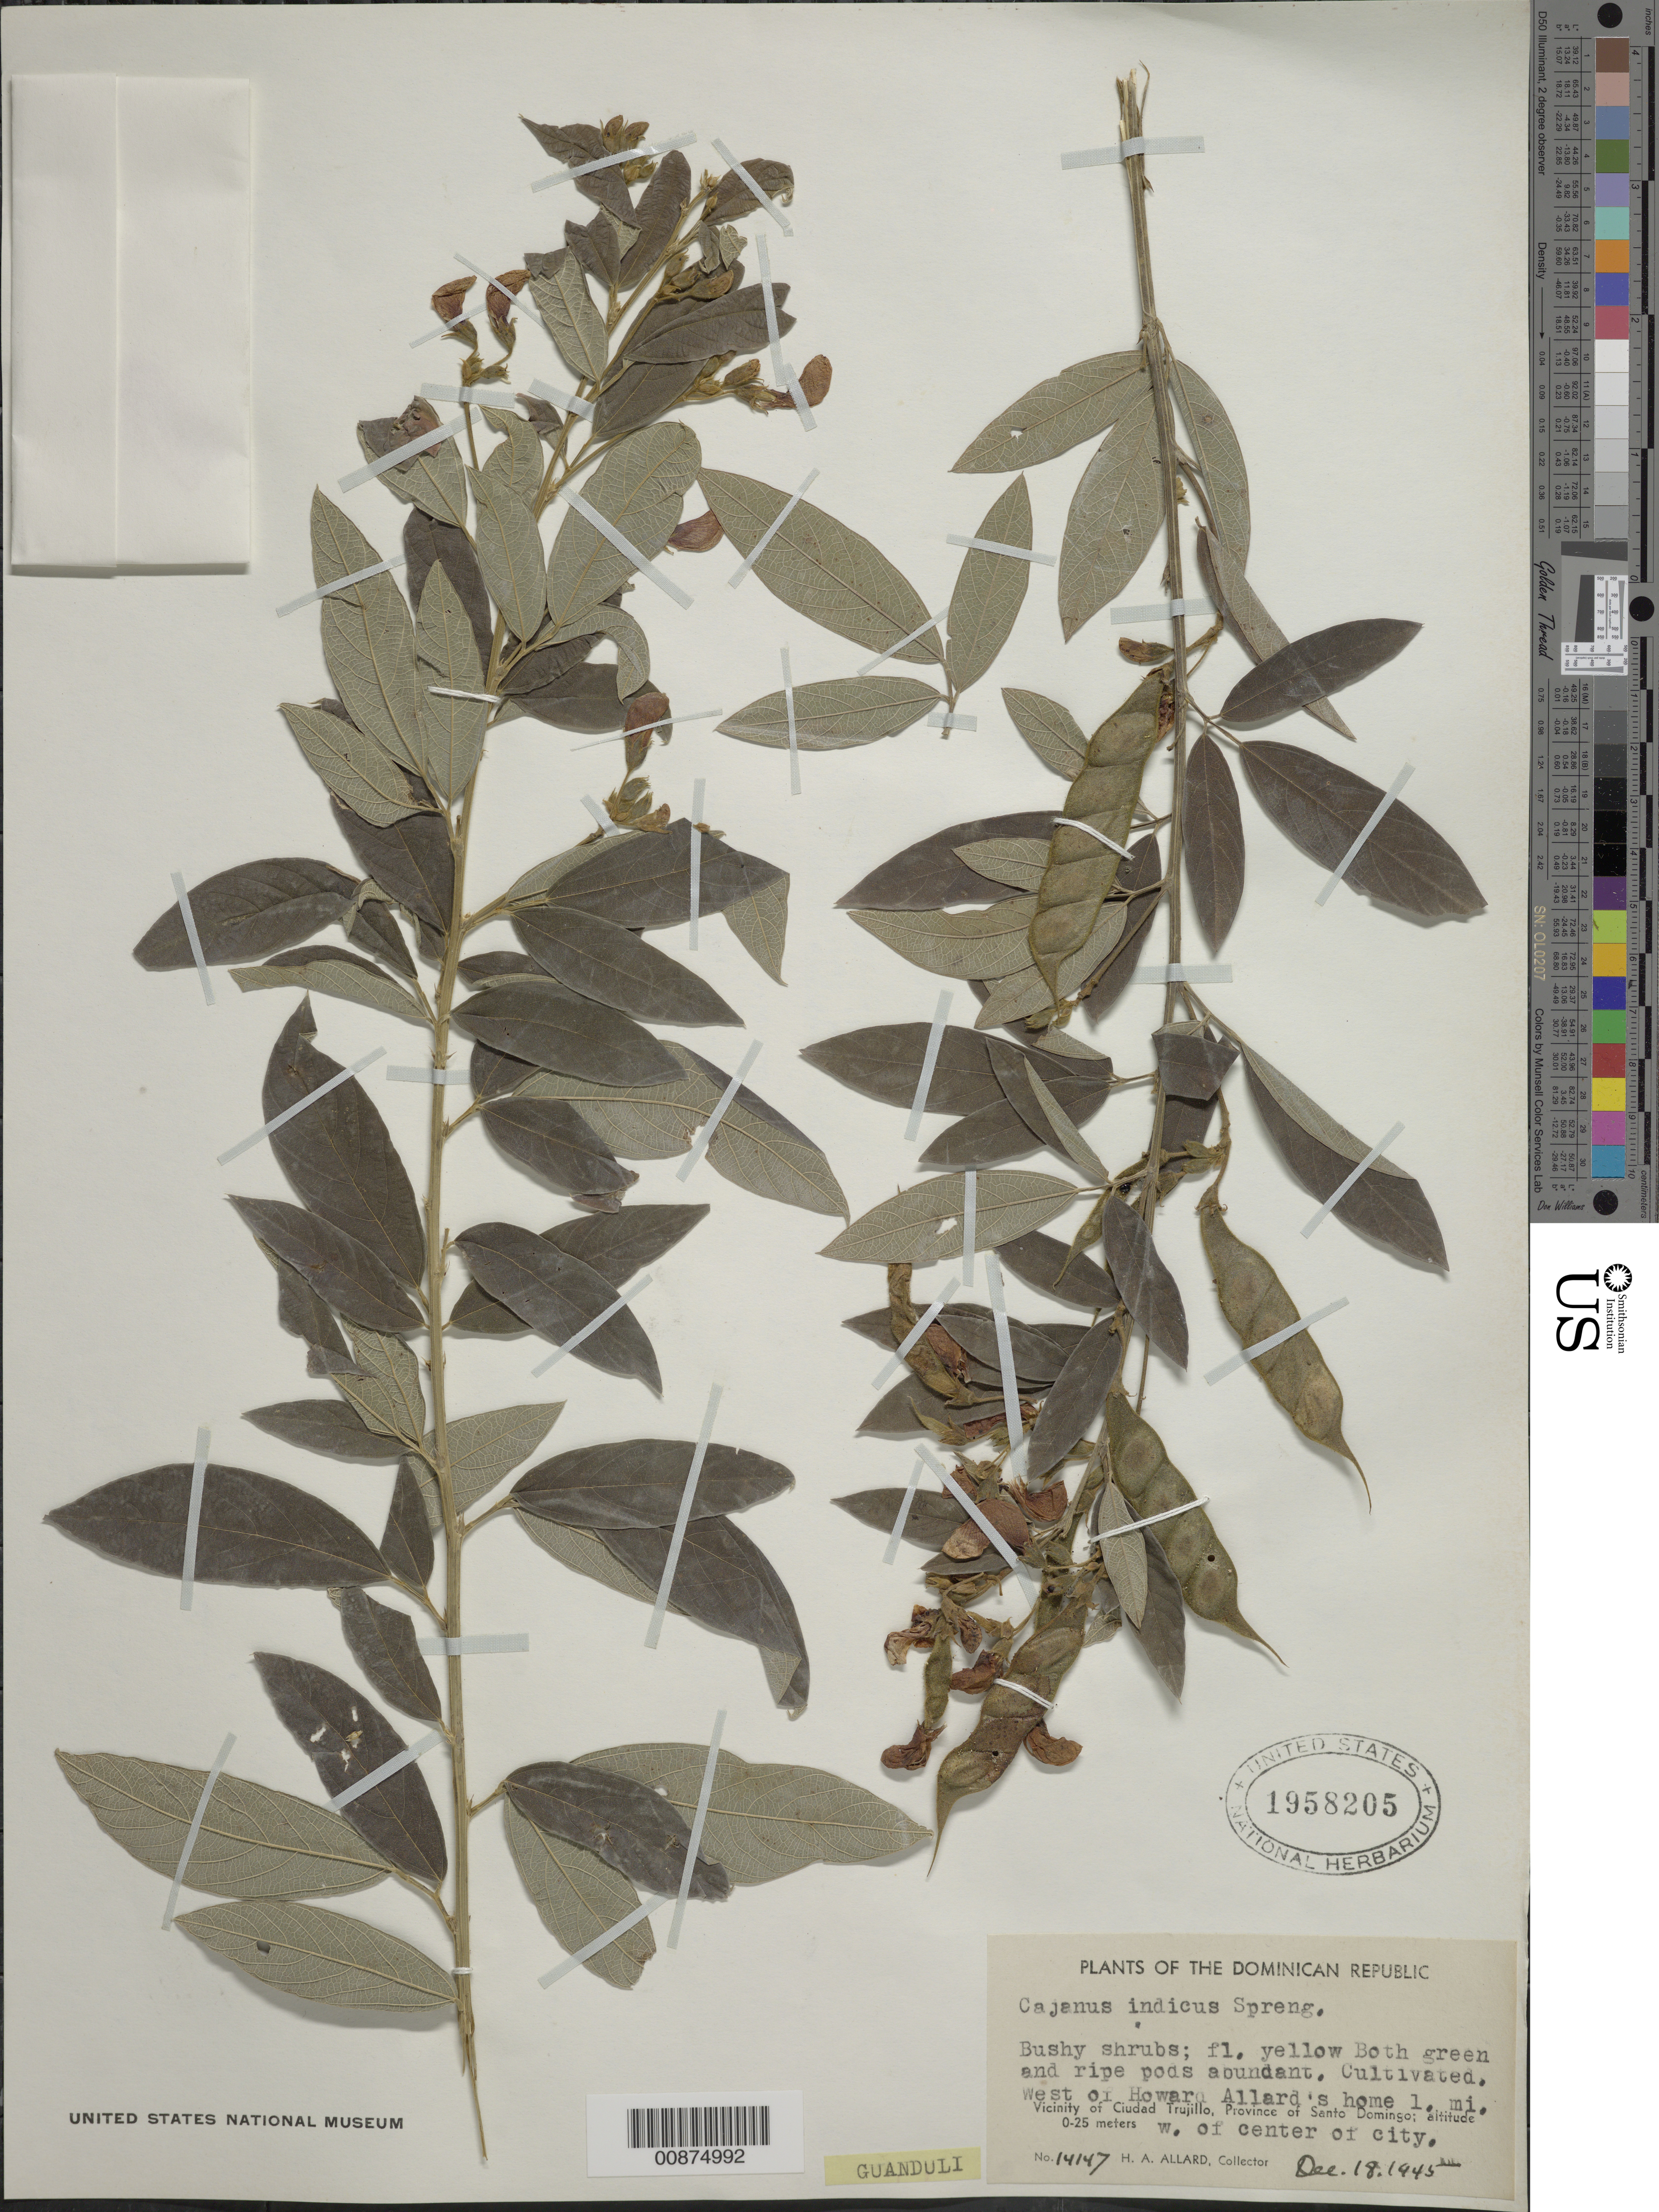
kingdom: Plantae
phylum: Tracheophyta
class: Magnoliopsida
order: Fabales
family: Fabaceae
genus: Cajanus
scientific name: Cajanus cajan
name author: (L.) Huth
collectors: H. A. Allard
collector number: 14147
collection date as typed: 18 Dec 1945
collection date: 1945-12-18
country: Dominican Republic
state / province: Distrito Nacional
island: Hispaniola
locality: Vicinity of Ciudad Trujillo, Province of Santo Domingo (obsolete). West of Howard Allard's home, 1 mi. W of center of city.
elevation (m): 0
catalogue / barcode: US 1958205